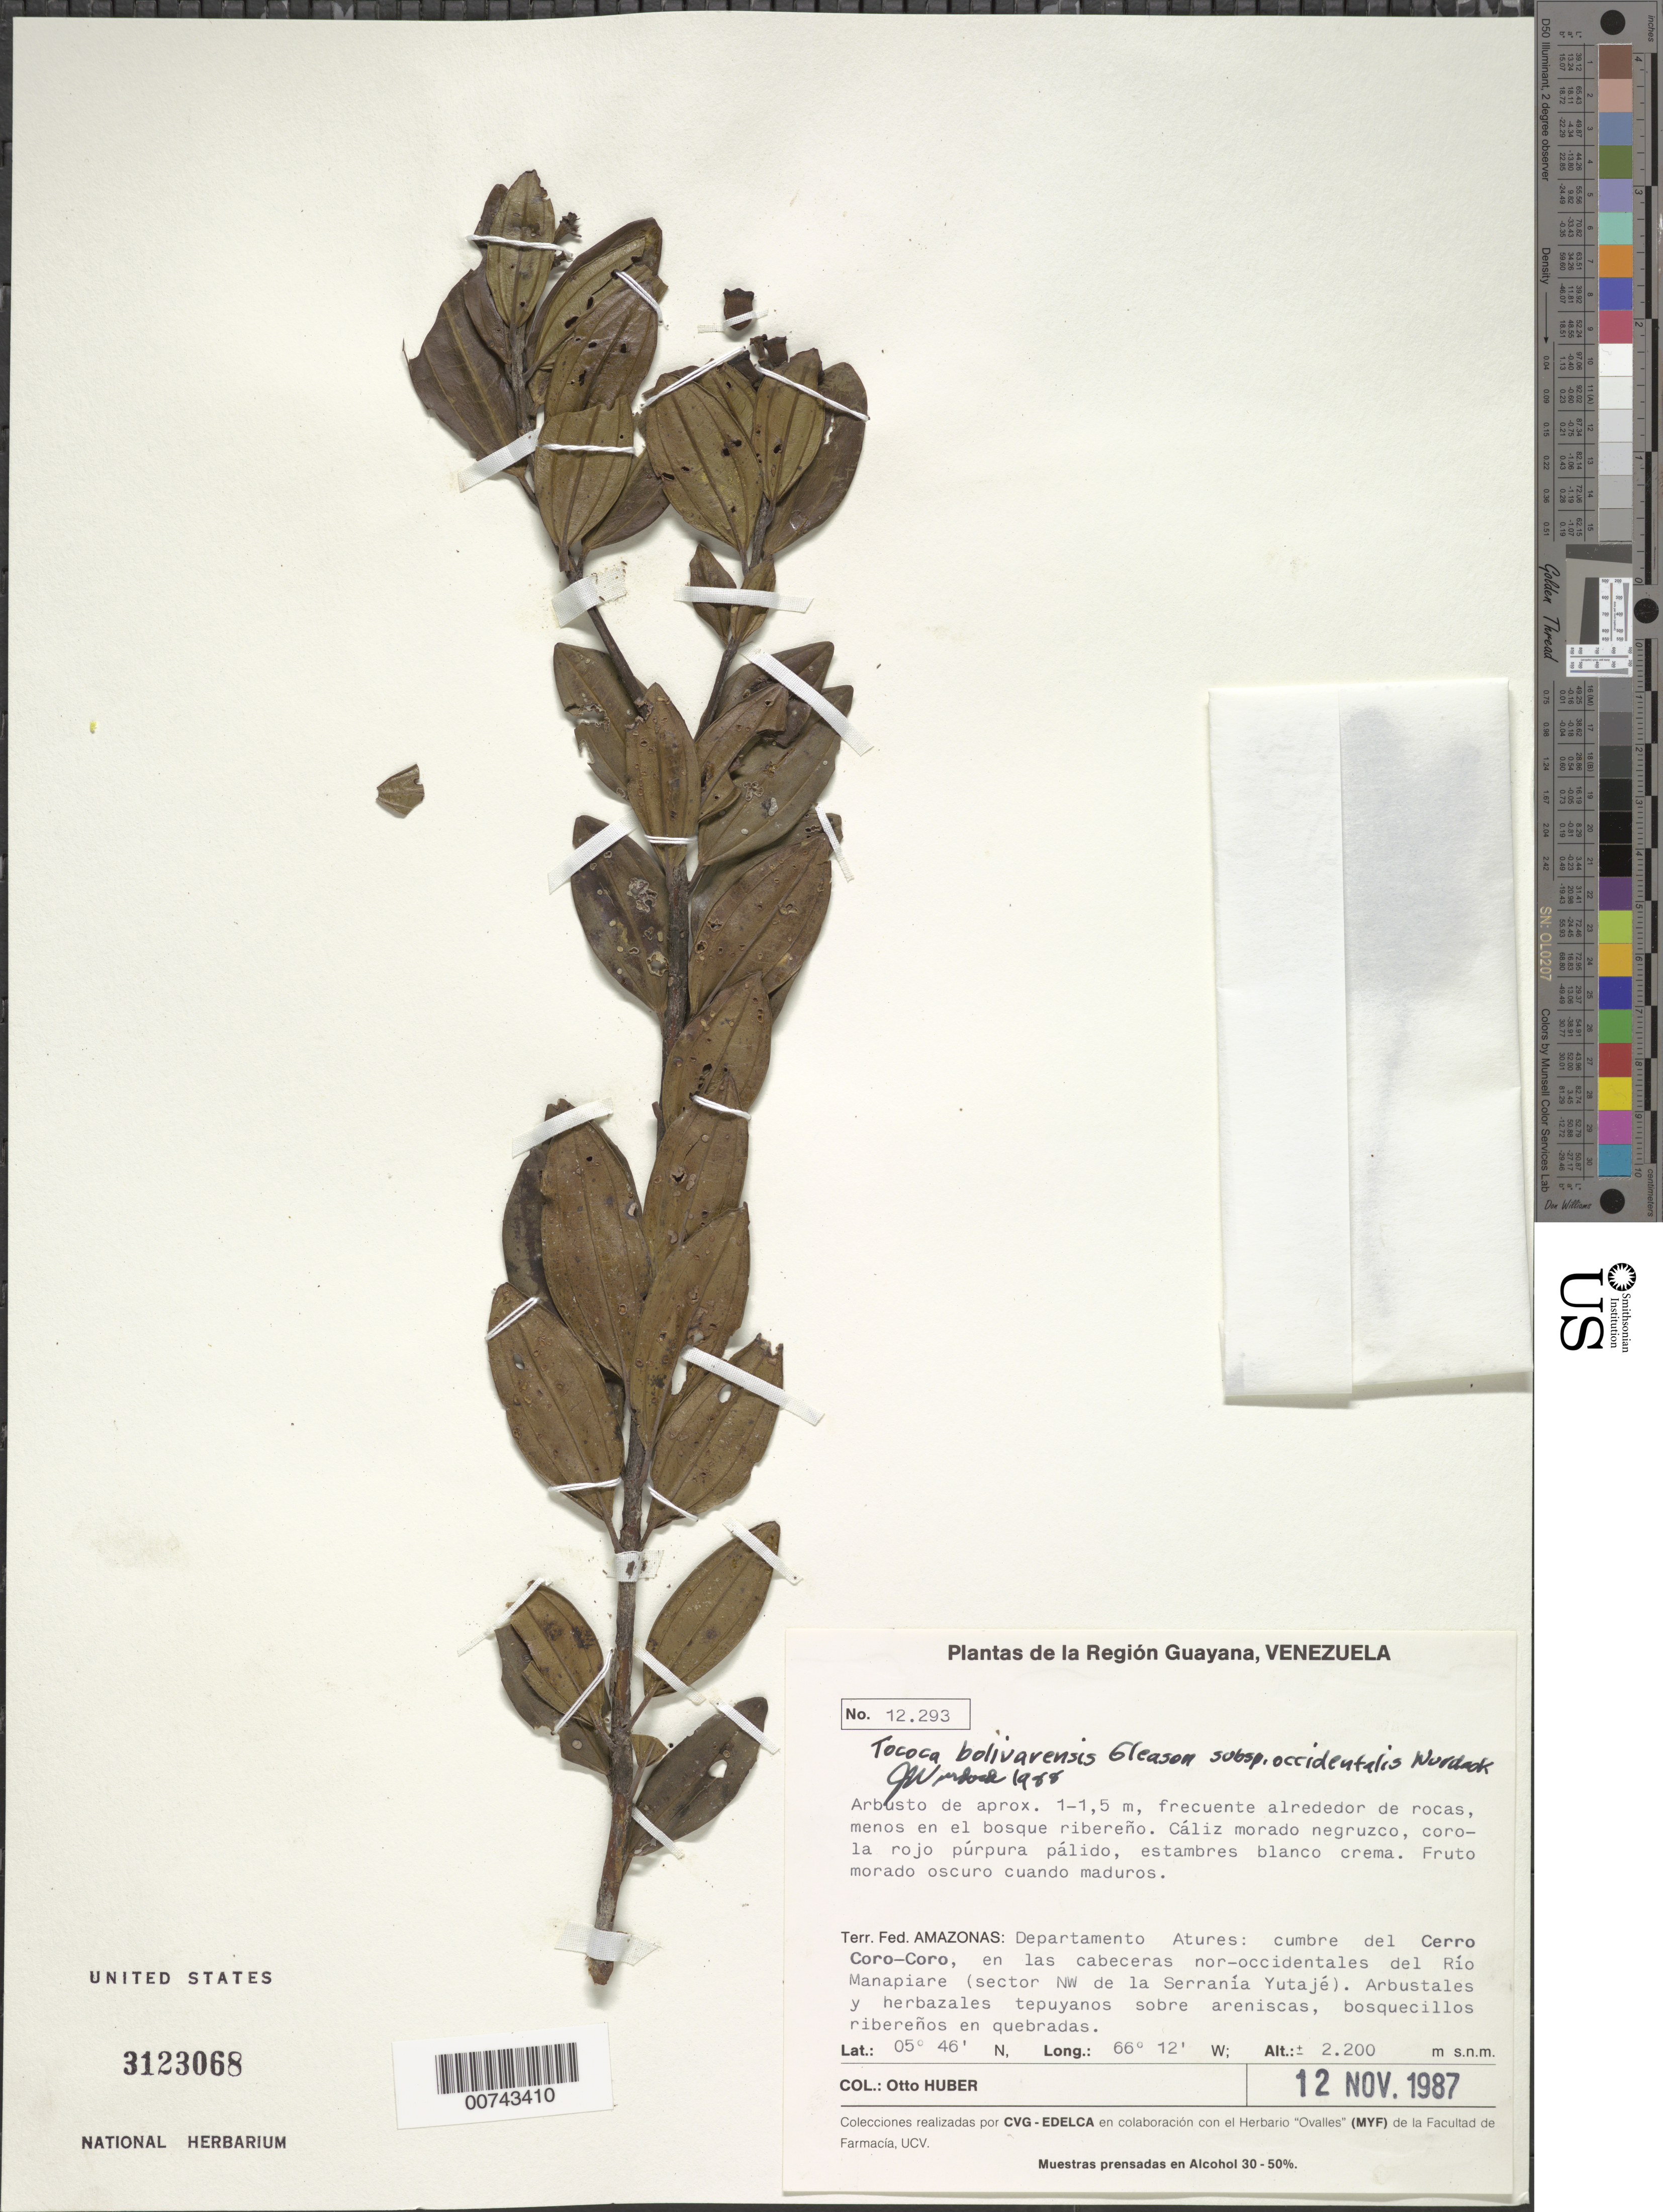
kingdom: Plantae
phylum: Tracheophyta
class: Magnoliopsida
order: Myrtales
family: Melastomataceae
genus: Tococa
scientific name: Tococa bolivarensis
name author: Gleason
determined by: Wurdack, John J., (US), US (UNITED STATES)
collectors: O. Huber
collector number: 12293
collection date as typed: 12-Nov-87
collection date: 1987-11-12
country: Venezuela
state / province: Amazonas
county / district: Atures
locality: Cerro Coro-Coro, en las cabeceras nor-occidentales del Río Manapiare (Sector NW de la Serranía Yutajé)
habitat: Arbutales y herbazales tepuyanos sobre areniscasm bosquecillos riberenos en quebradas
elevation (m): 2200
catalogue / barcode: US 3123068